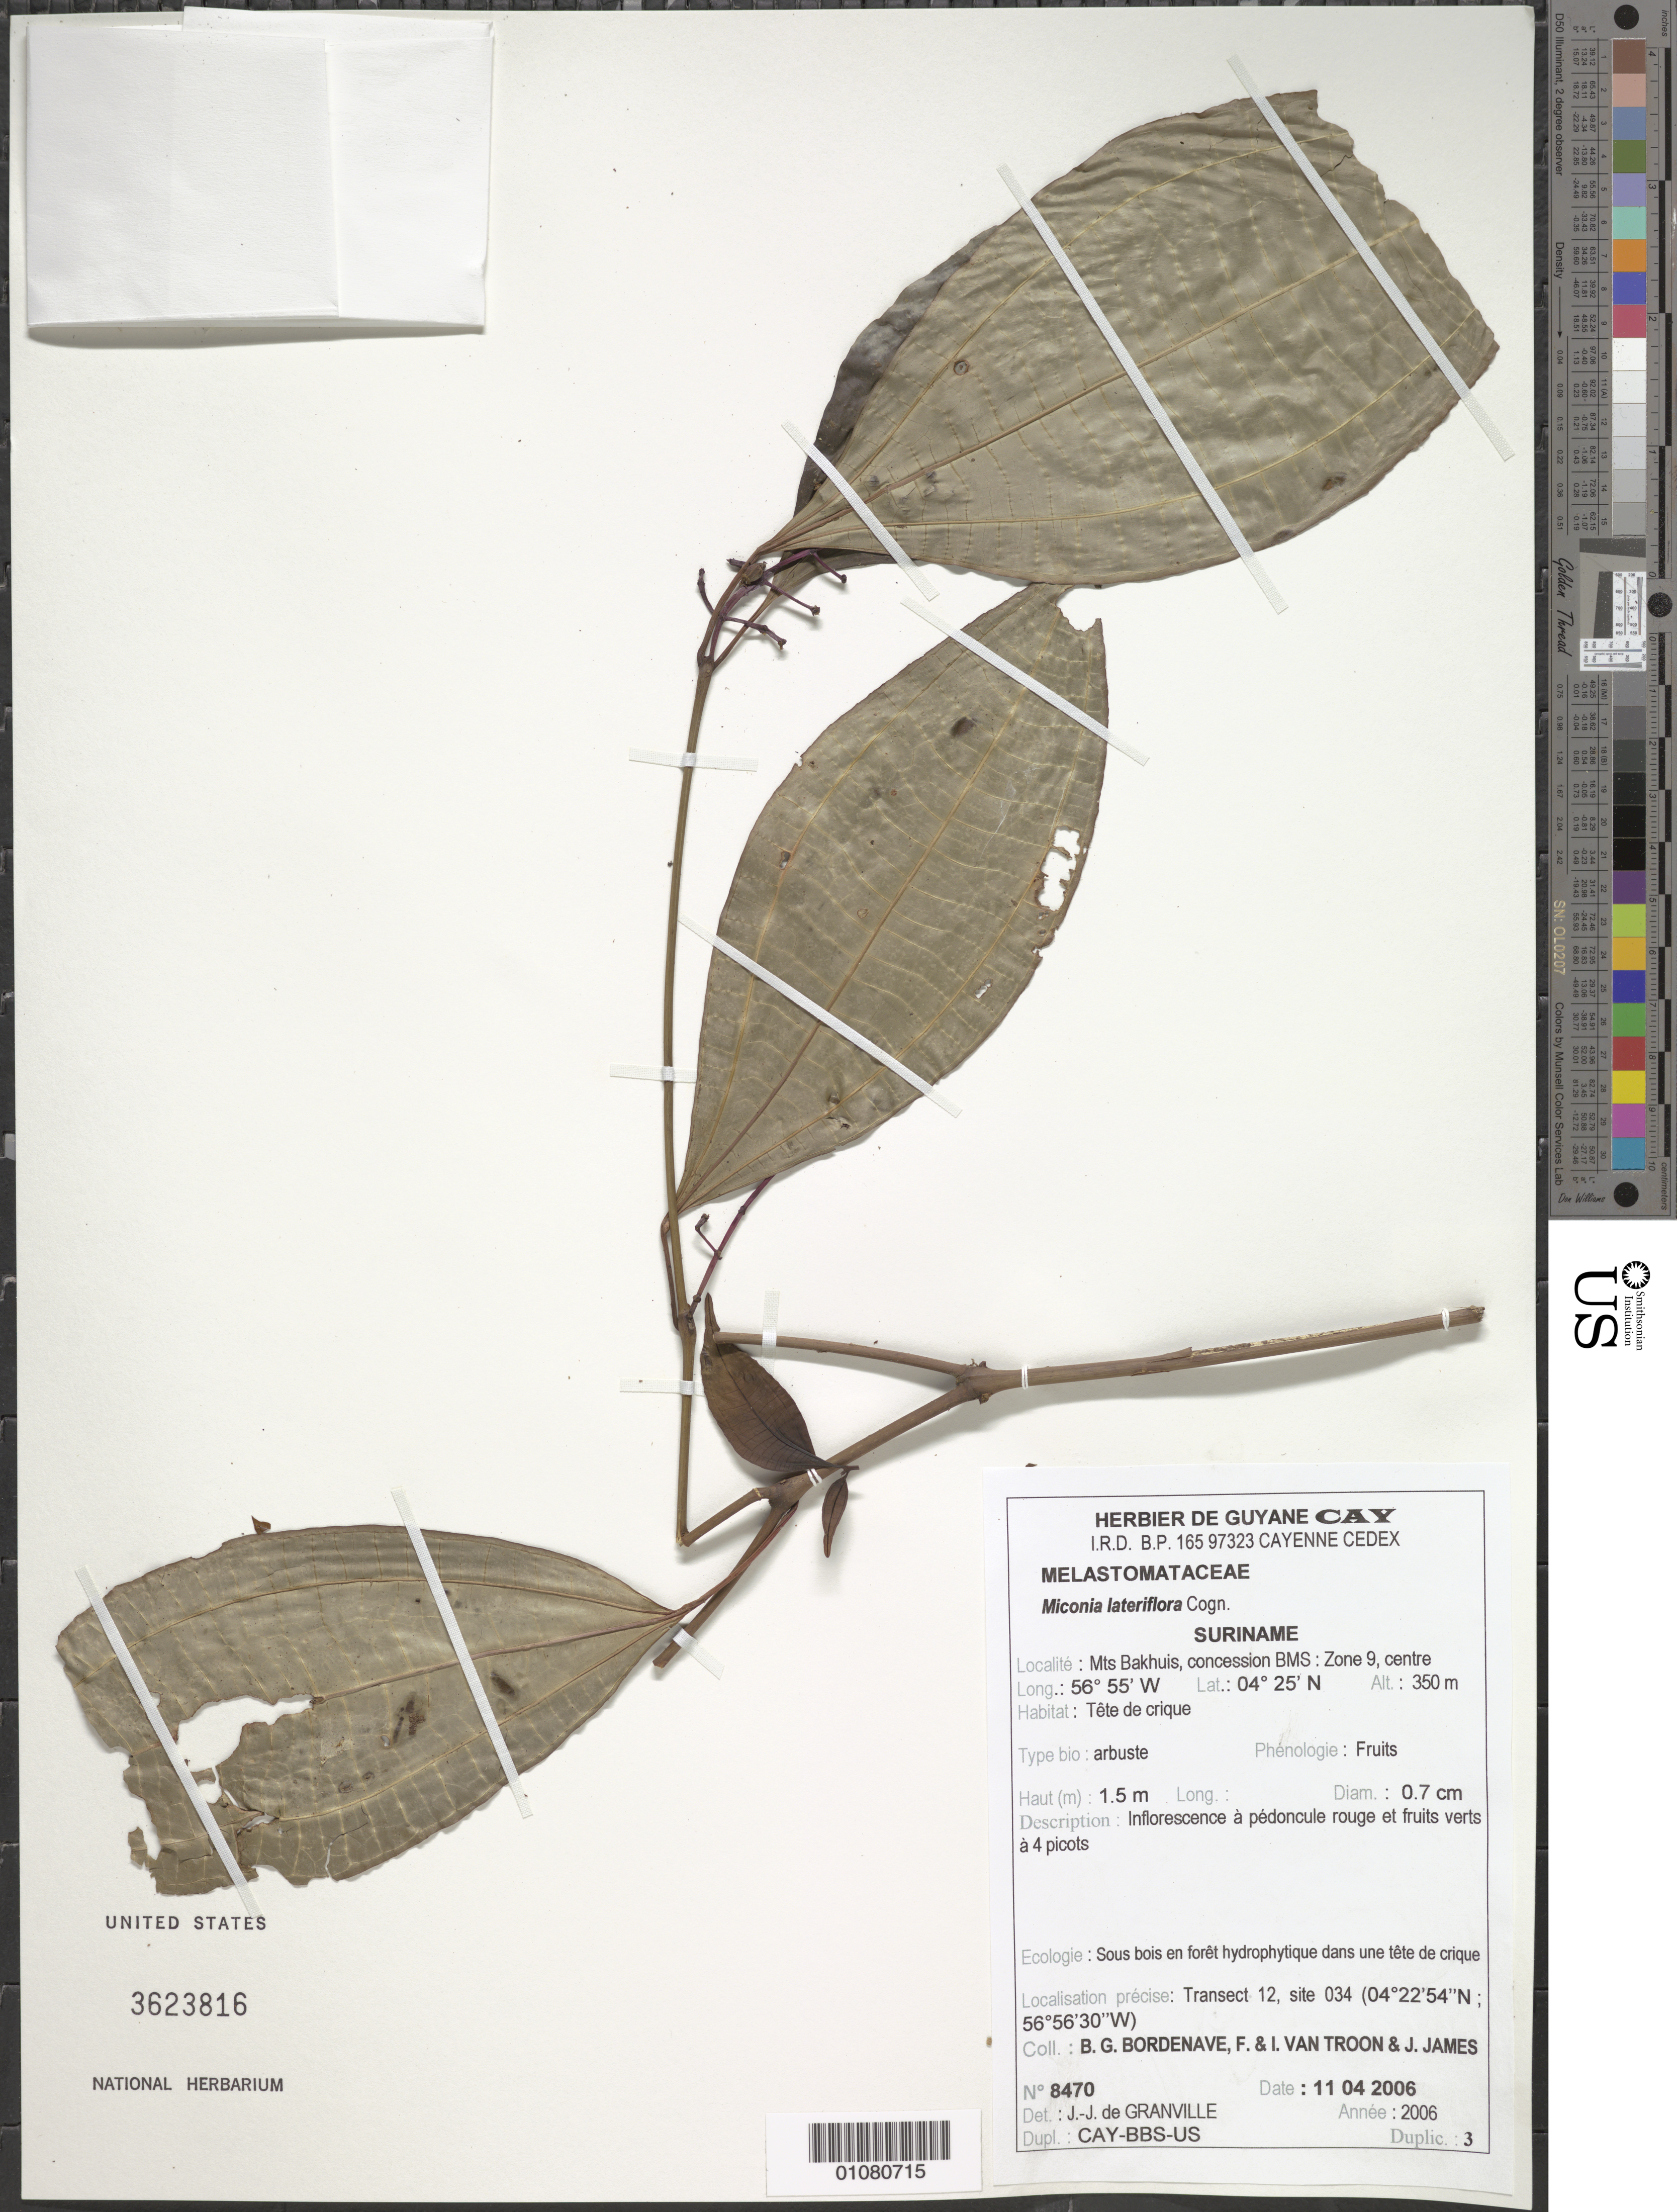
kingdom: Plantae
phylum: Tracheophyta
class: Magnoliopsida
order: Myrtales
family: Melastomataceae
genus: Miconia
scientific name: Miconia lateriflora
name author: Cogn.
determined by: Granville, J. J. de, (CAY), Institut de Recherche pour le Developpement (IRD) (FRENCH GUIANA)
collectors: B. Bordenave, F. Troon, I. van Troon & J. James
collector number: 8470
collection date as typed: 11-Apr-06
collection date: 2006-04-11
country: Suriname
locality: Mts. Bakhuis, concession BMS: zone 9, centre. Transect 12, site 34 (4º22'54"N; 56º56'30"W)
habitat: Tête de crique. Sous bois en forêt hydrophytique dans une tête de crique.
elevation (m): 350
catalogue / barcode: US 3623816